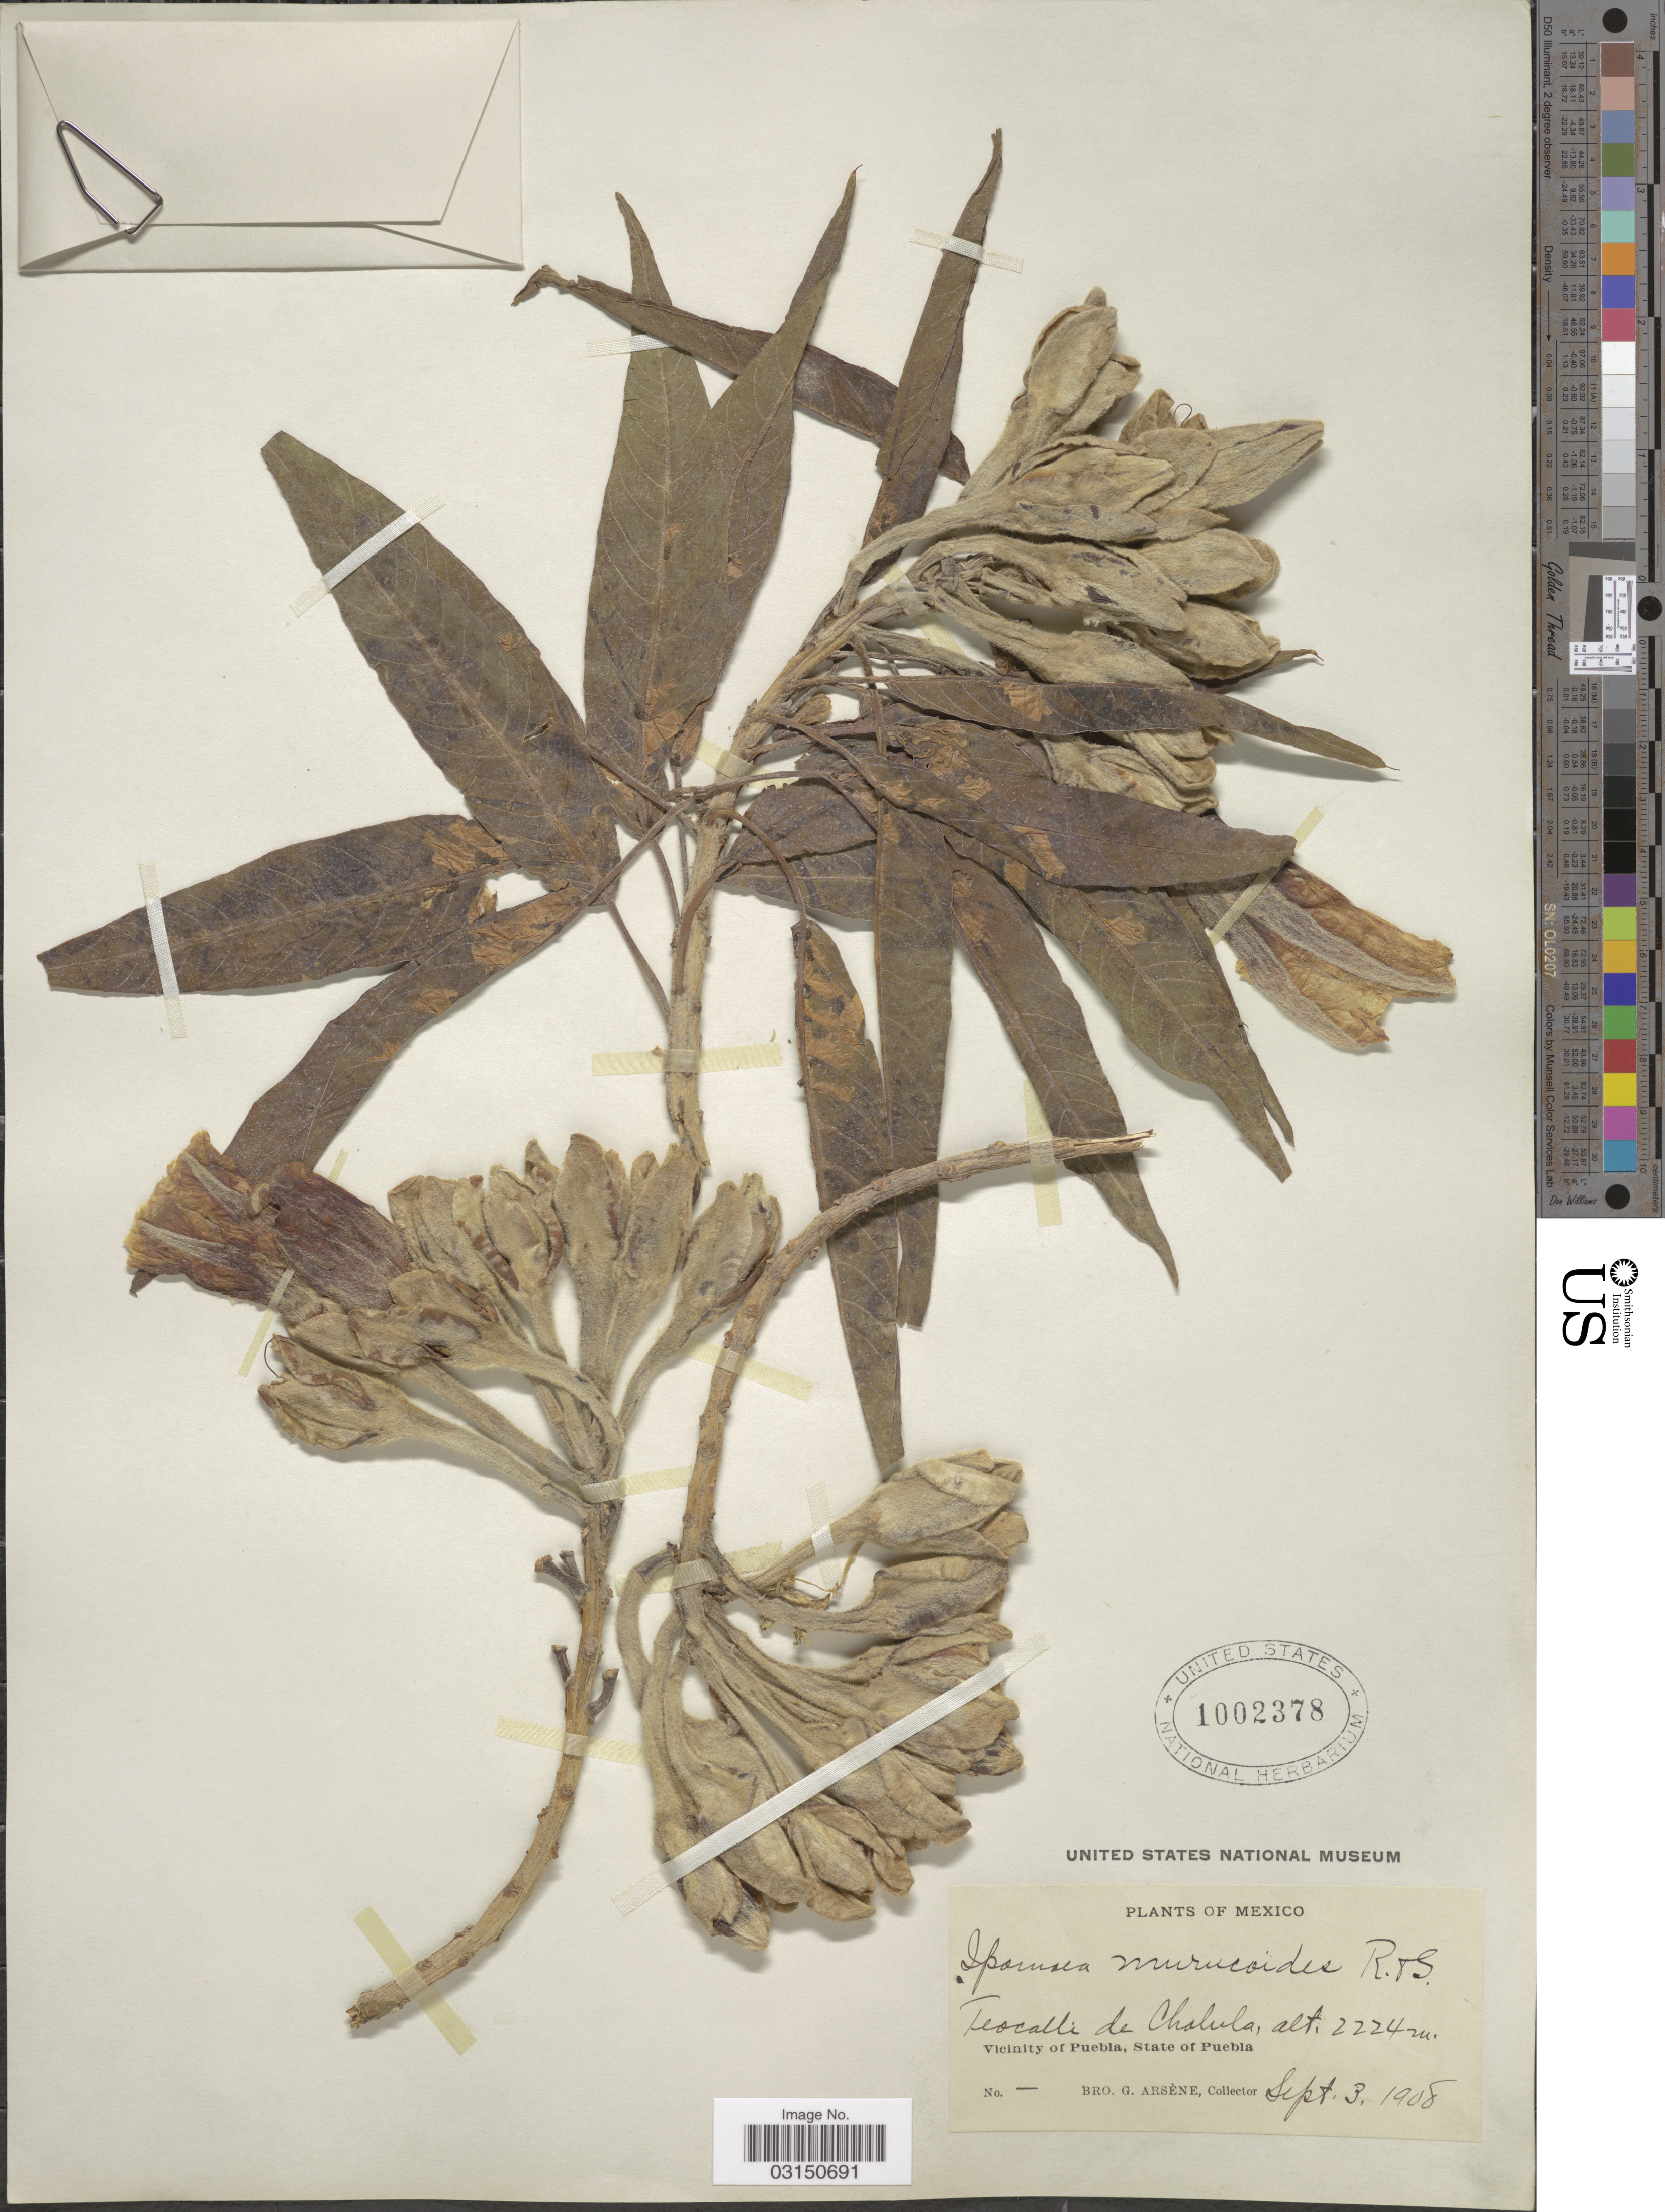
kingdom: Plantae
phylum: Tracheophyta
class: Magnoliopsida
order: Solanales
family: Convolvulaceae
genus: Ipomoea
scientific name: Ipomoea murucoides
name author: Roem. & Schult.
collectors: Bro. G. Arsène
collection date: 1908-09-03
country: Mexico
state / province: Puebla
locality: Teocalli de Cholula. Vicinity of Puebla.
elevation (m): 2224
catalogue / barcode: US 1002378